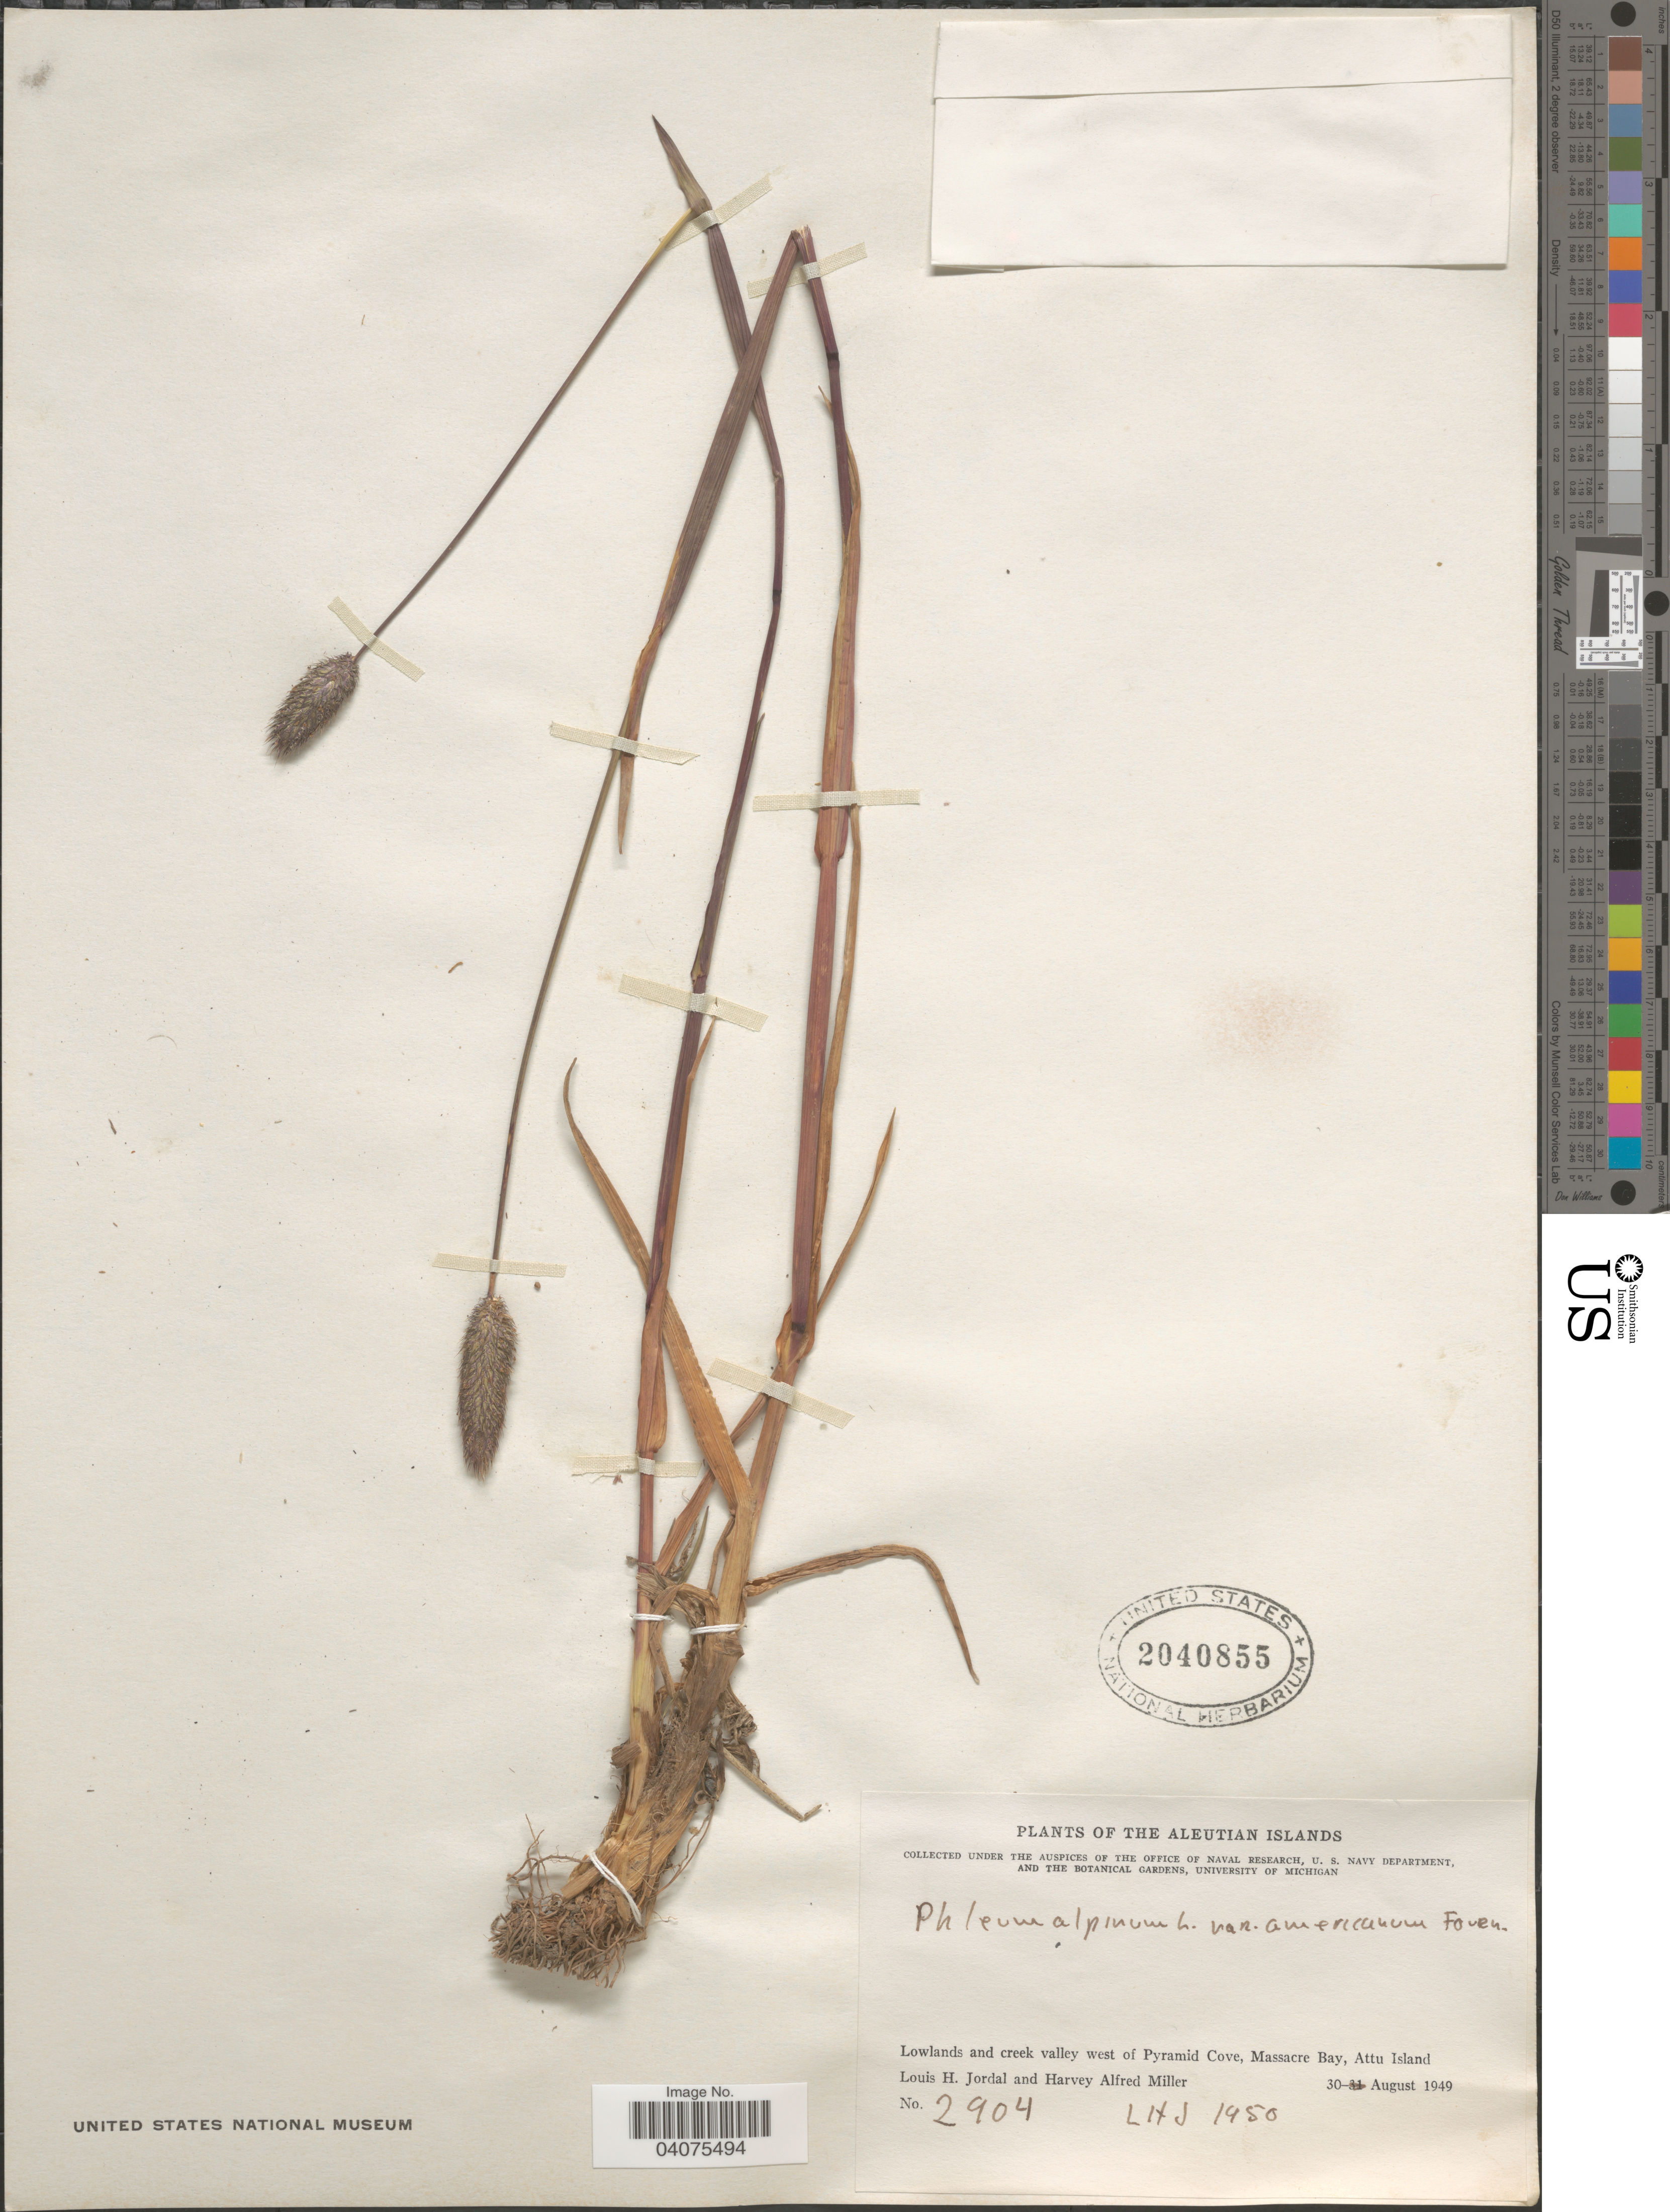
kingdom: Plantae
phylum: Tracheophyta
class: Liliopsida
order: Poales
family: Poaceae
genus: Phleum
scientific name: Phleum alpinum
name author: L.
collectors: L. Jordal & H. A. Miller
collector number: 2904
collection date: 1949-08-30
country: United States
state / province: Alaska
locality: Aleutian Islands. Lowlands and creek valley west of Pyramid Cove, Massacre Bay, Attu Island.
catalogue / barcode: US 2040855